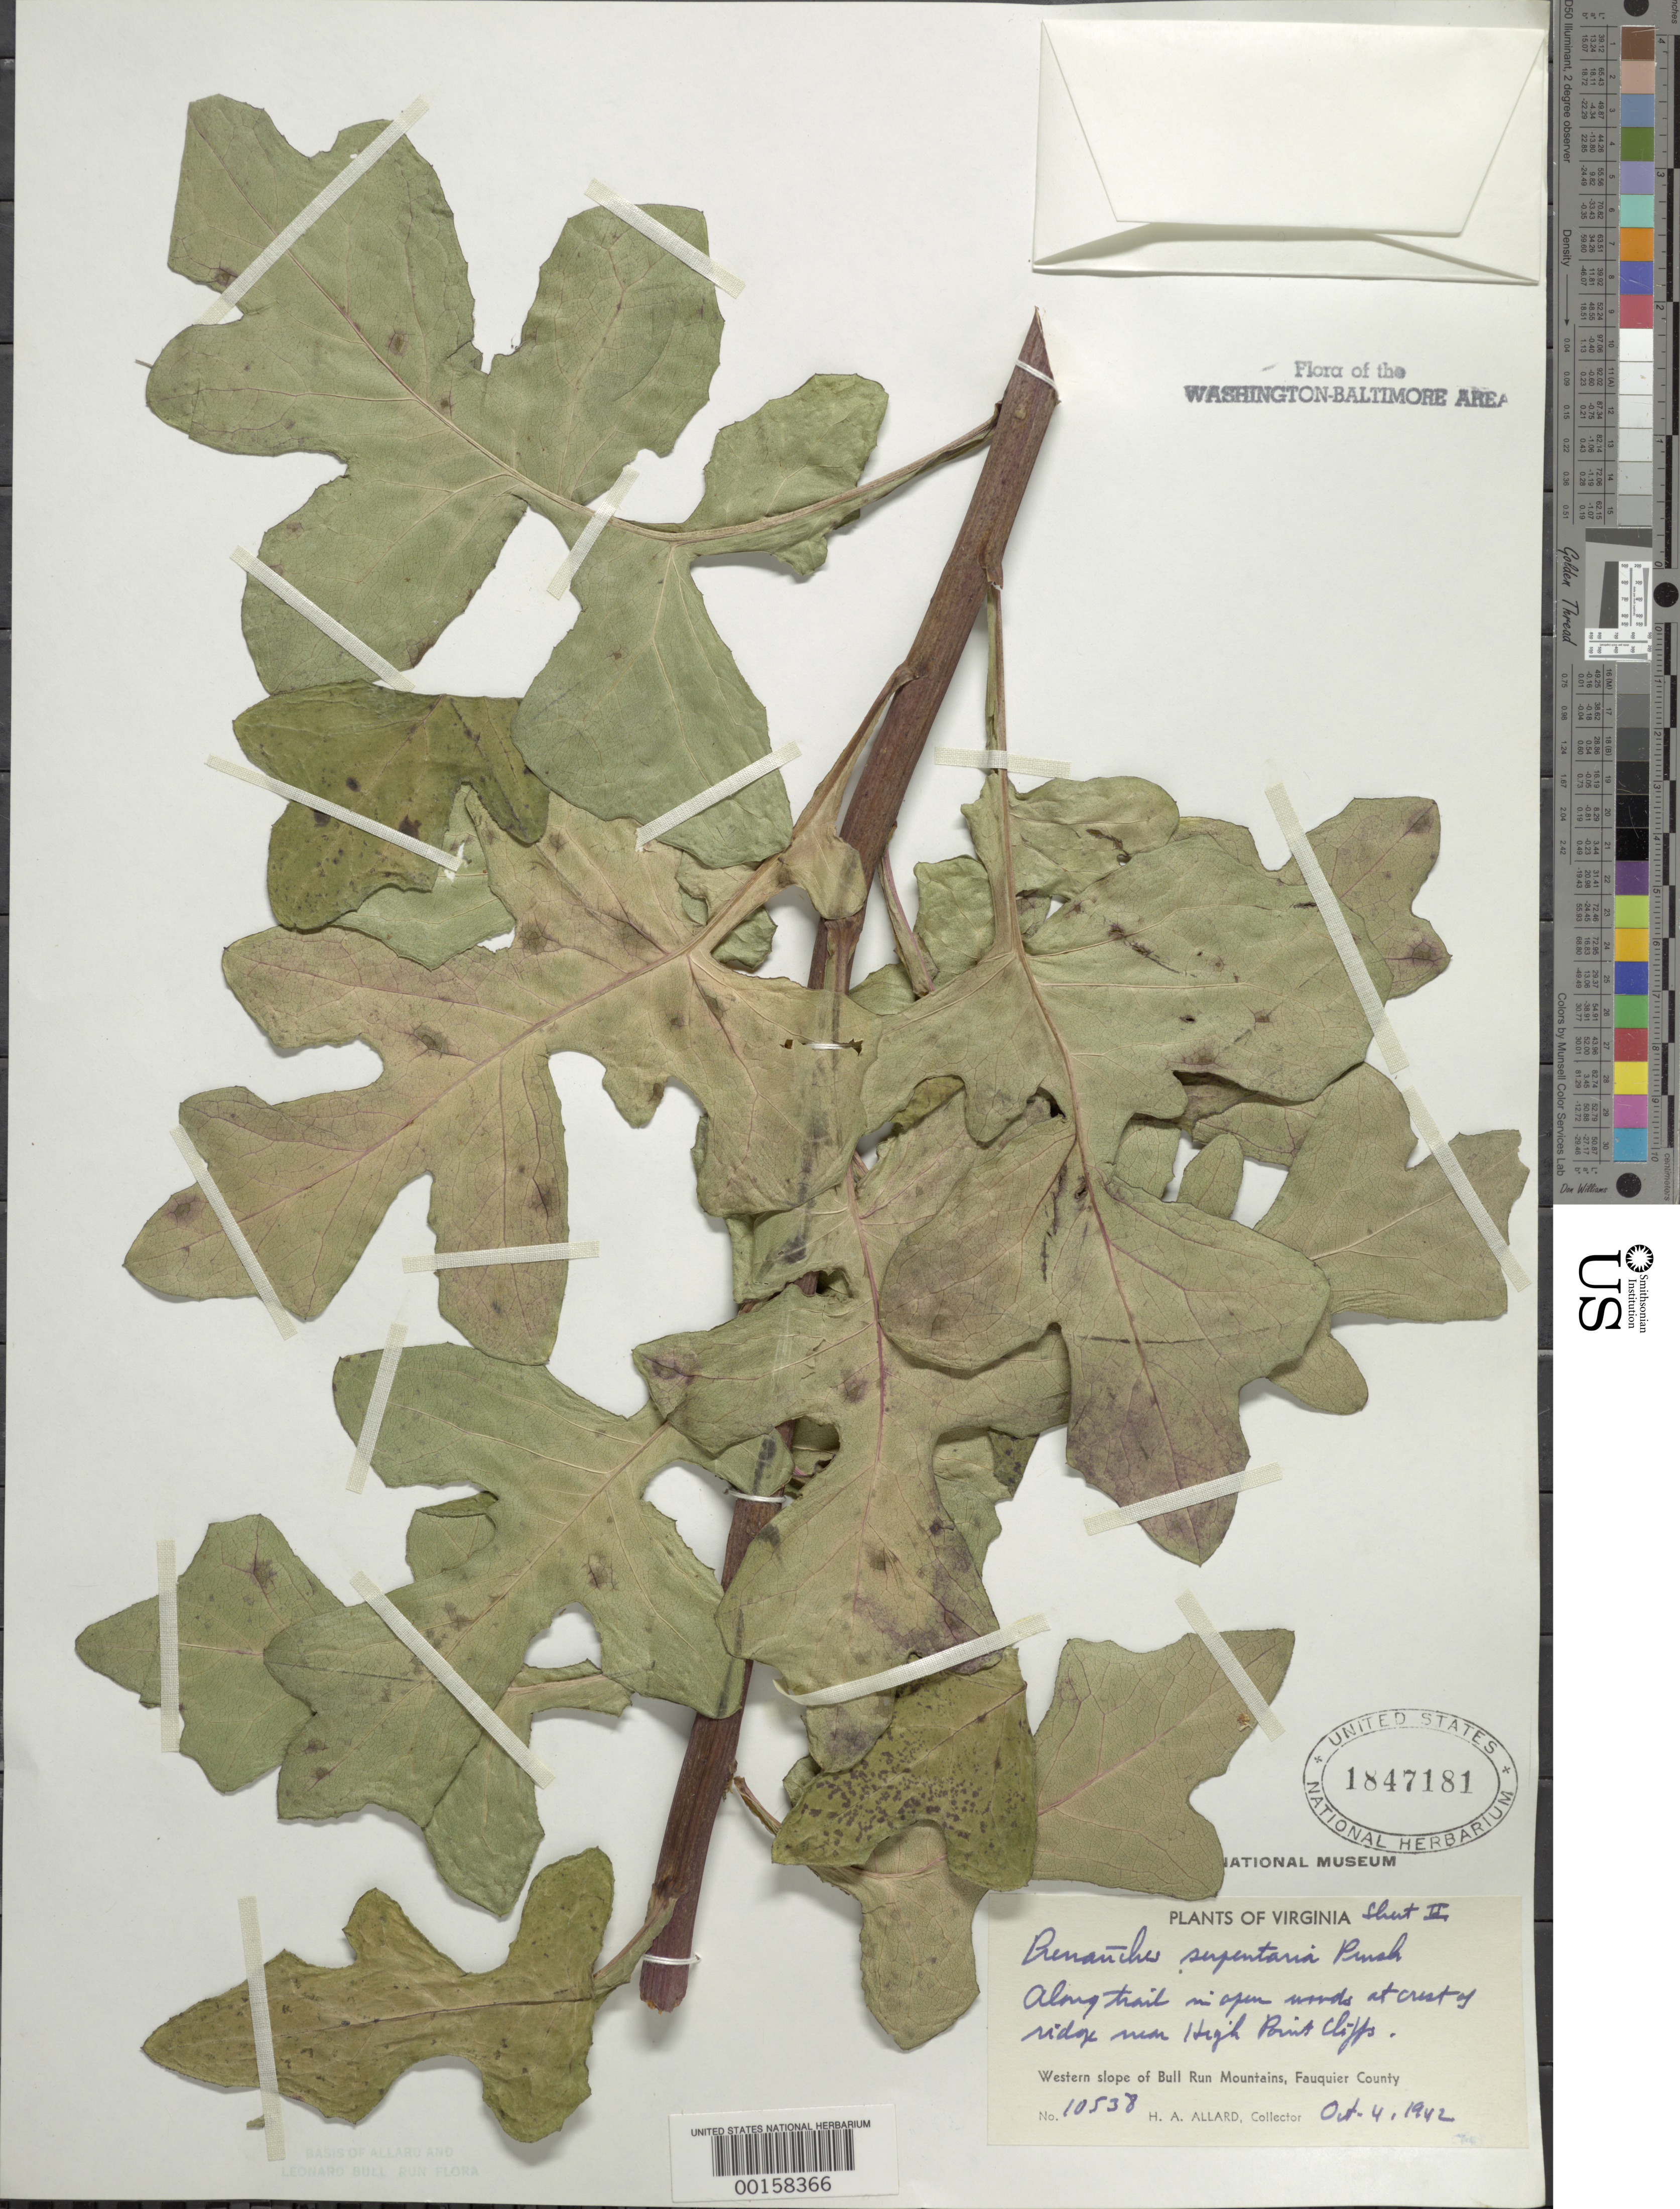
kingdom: Plantae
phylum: Tracheophyta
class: Magnoliopsida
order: Asterales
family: Asteraceae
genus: Nabalus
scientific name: Nabalus serpentarius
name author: (Pursh) Hook.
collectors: H. A. Allard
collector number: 10538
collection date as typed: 04 Oct 1942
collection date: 1942-10-04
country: United States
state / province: Virginia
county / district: Fauquier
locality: Near High Point cliffs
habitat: Open woods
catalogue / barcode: US 1847181